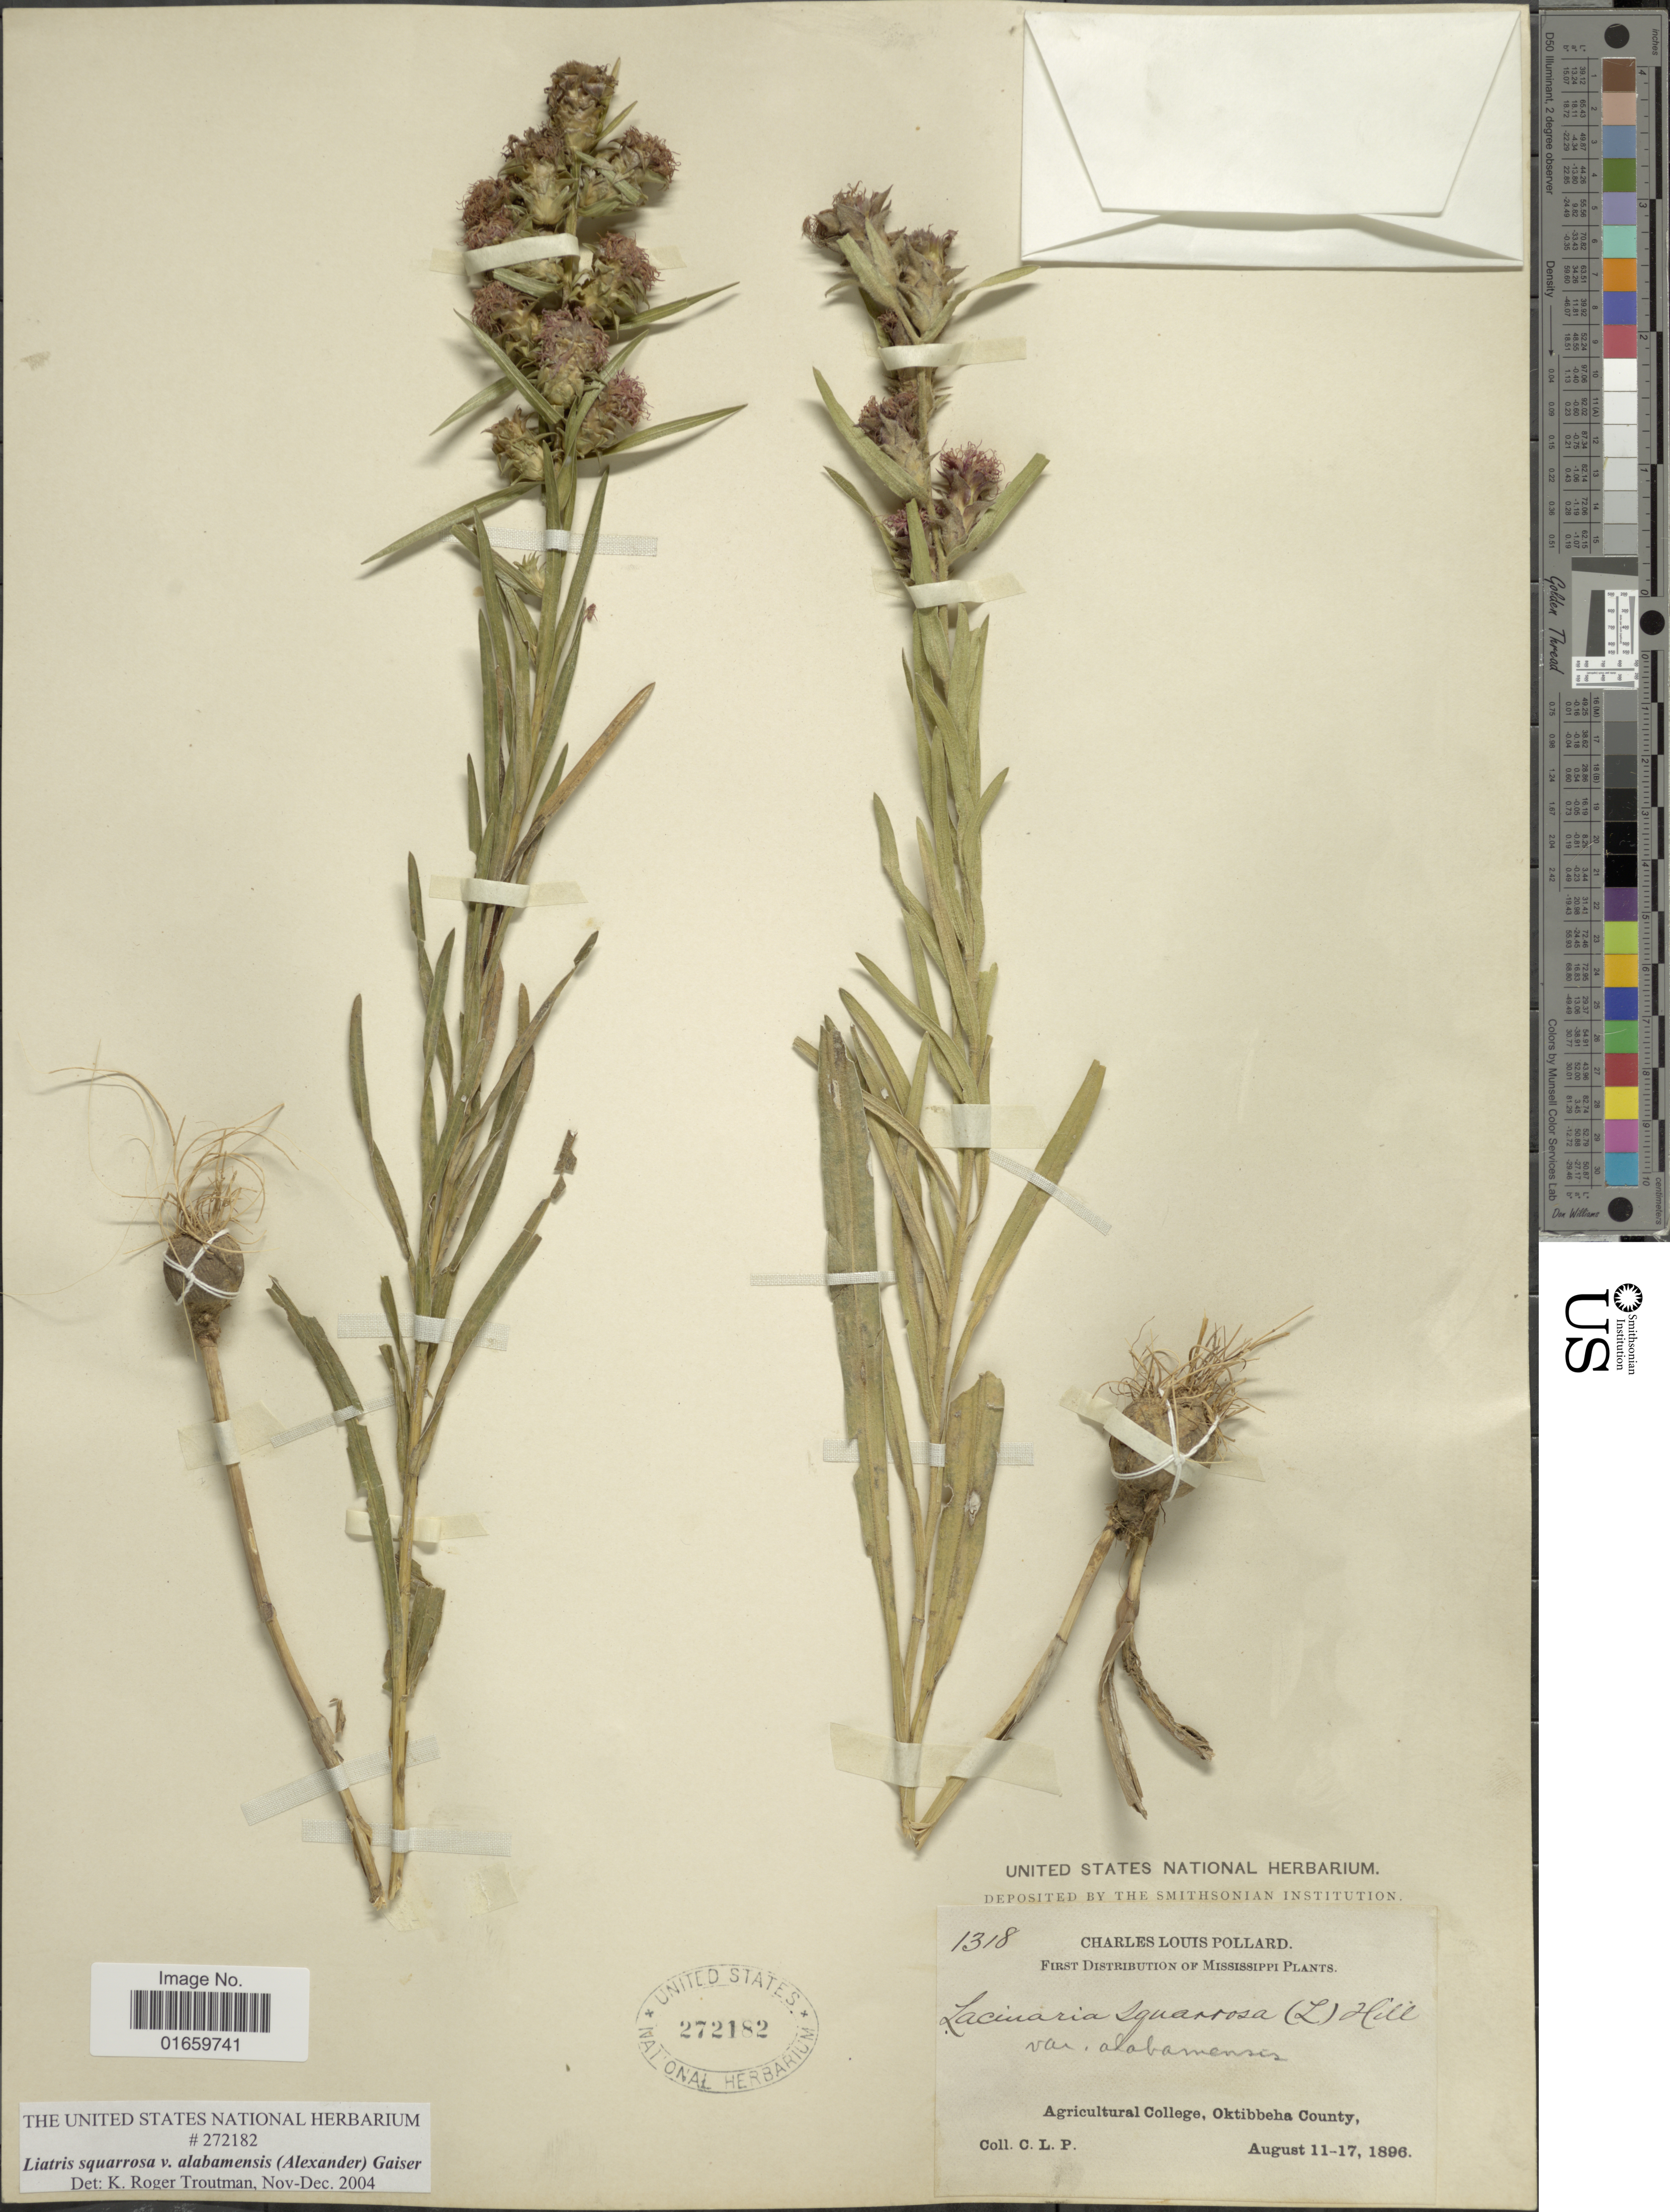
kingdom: Plantae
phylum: Tracheophyta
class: Magnoliopsida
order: Asterales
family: Asteraceae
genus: Liatris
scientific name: Liatris squarrosa var. alabamensis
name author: (Alexander) Gaiser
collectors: C. L. Pollard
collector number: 1318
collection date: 1896-08-11/1896-08-17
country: United States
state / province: Mississippi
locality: Agricultural College, Oktibbeha County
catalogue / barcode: US 272182